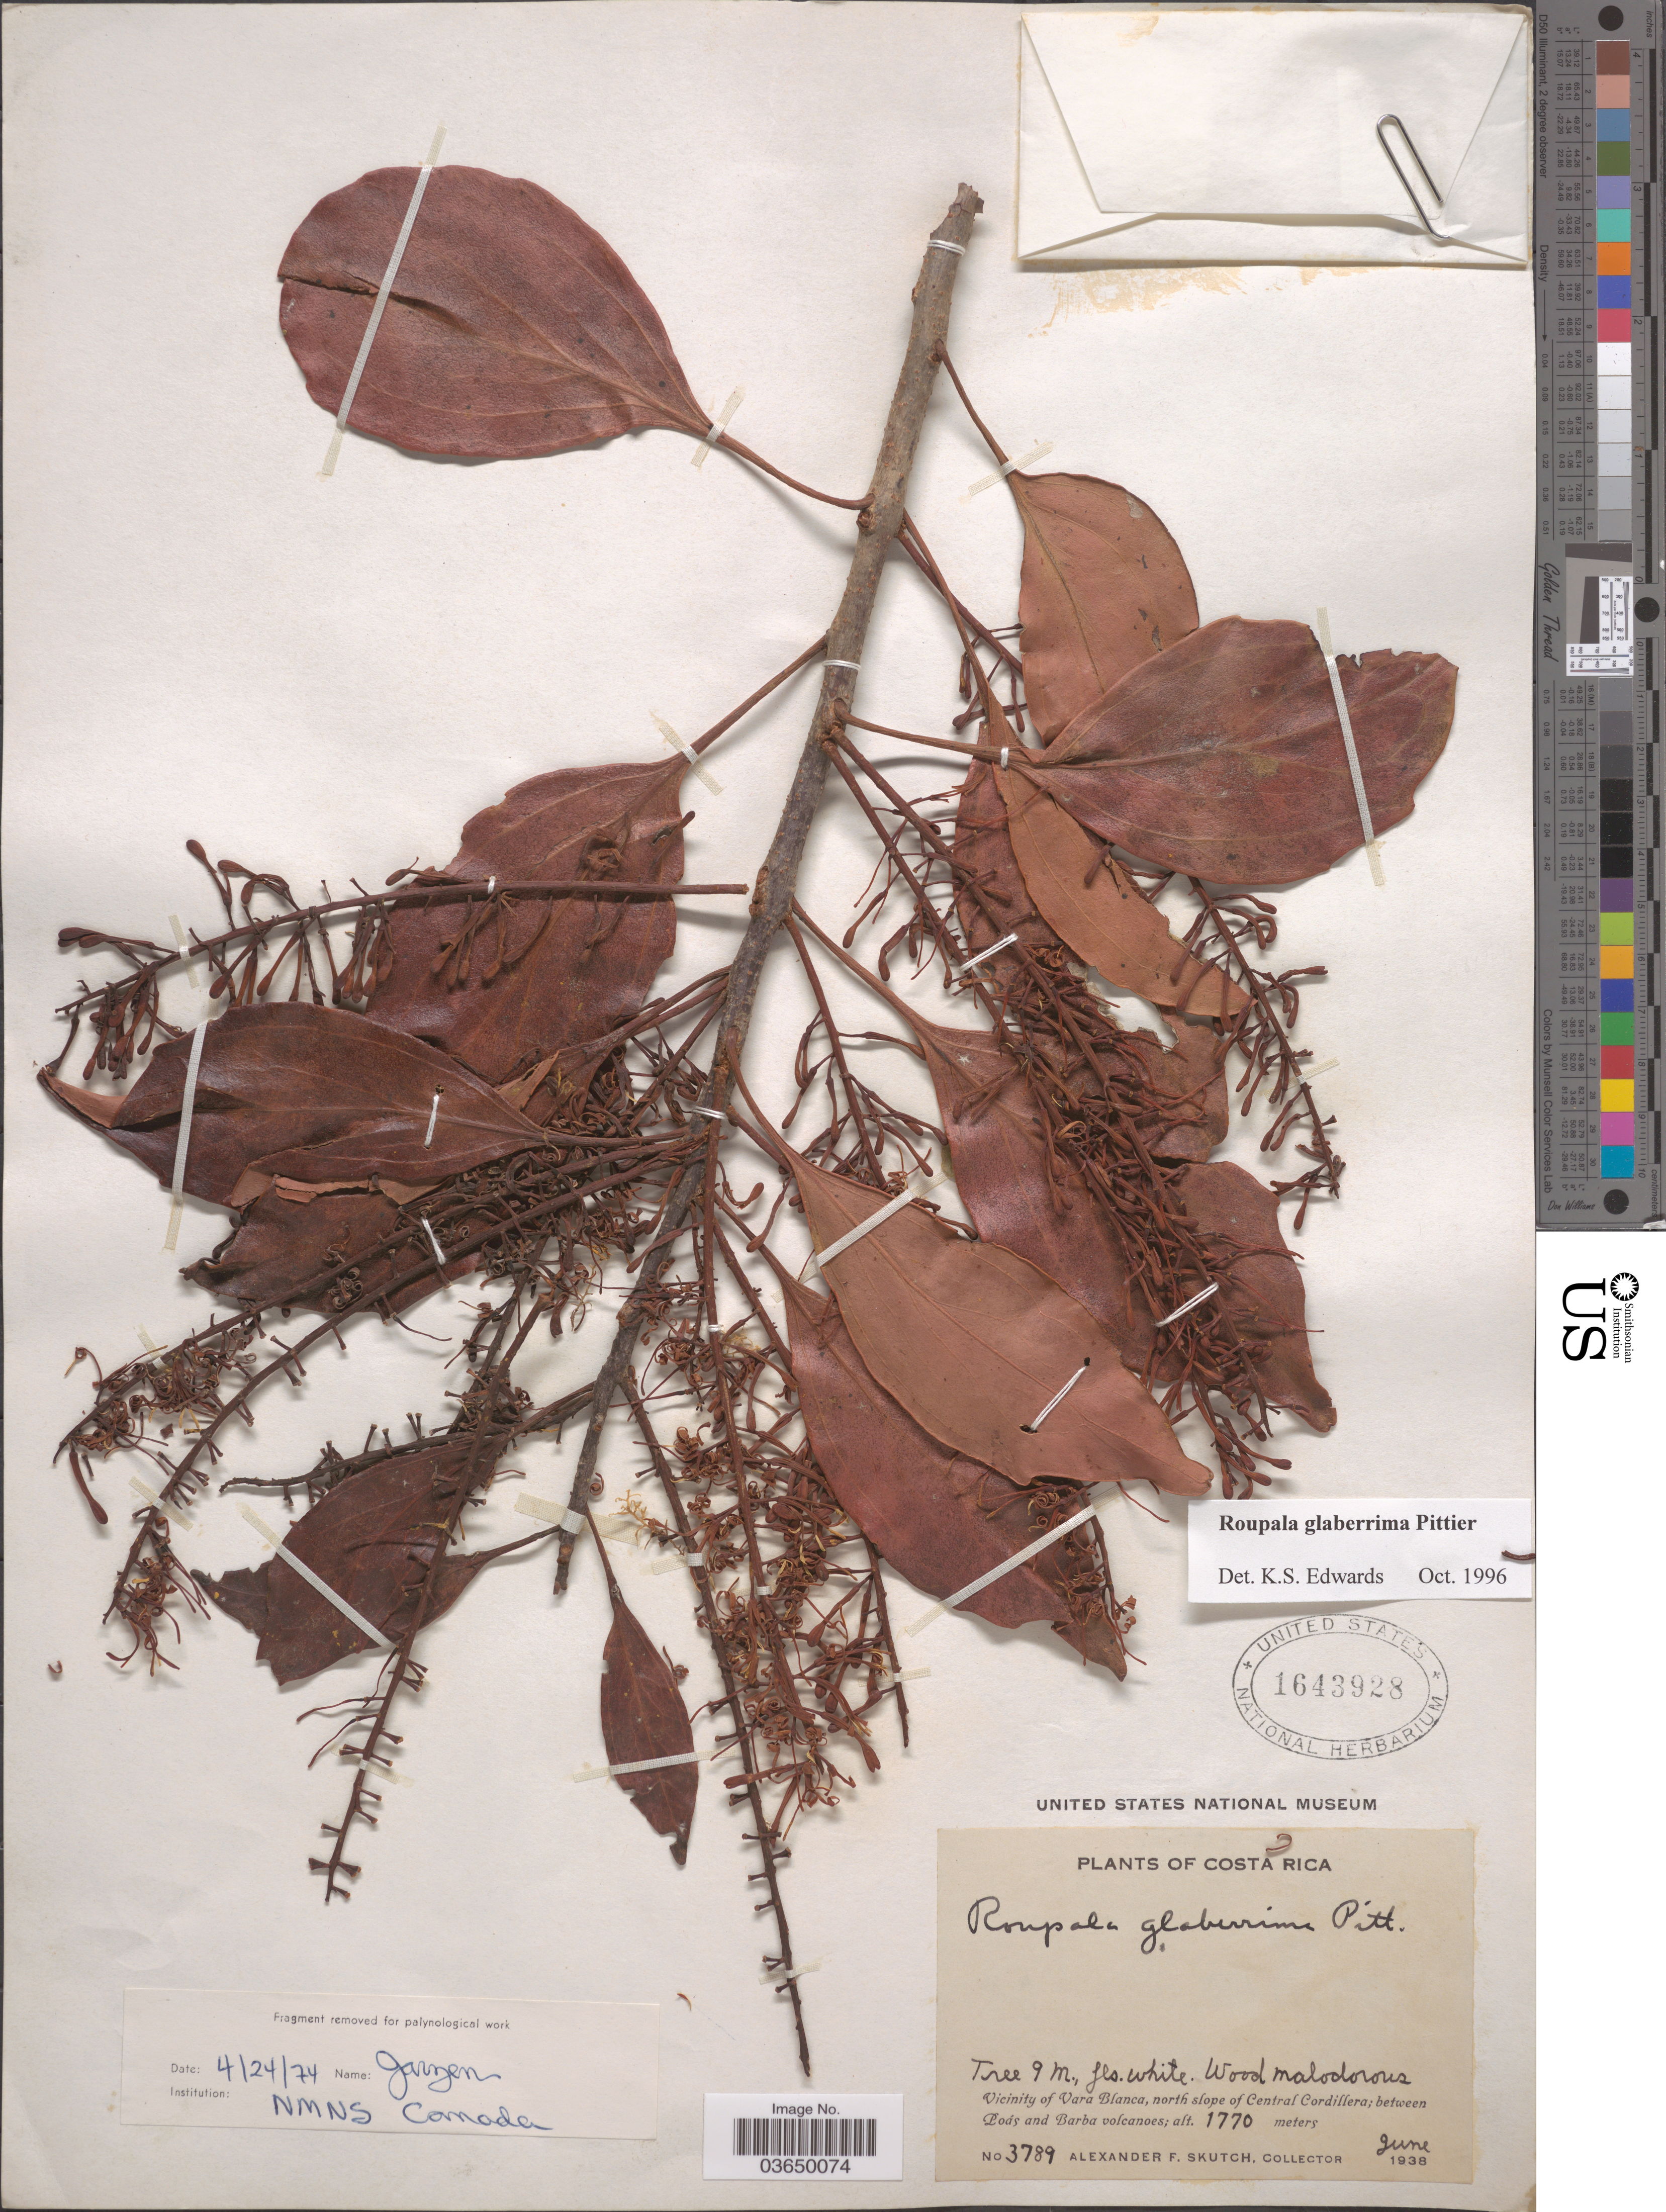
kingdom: Plantae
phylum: Tracheophyta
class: Magnoliopsida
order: Proteales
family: Proteaceae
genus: Roupala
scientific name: Roupala glaberrima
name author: Pittier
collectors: A. F. Skutch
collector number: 3789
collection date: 1938-06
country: Costa Rica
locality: Vicinity of Vara Blanca, north slope of Central Cordillera; between Poás and Barba volcanoes.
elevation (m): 1770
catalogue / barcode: US 1643928